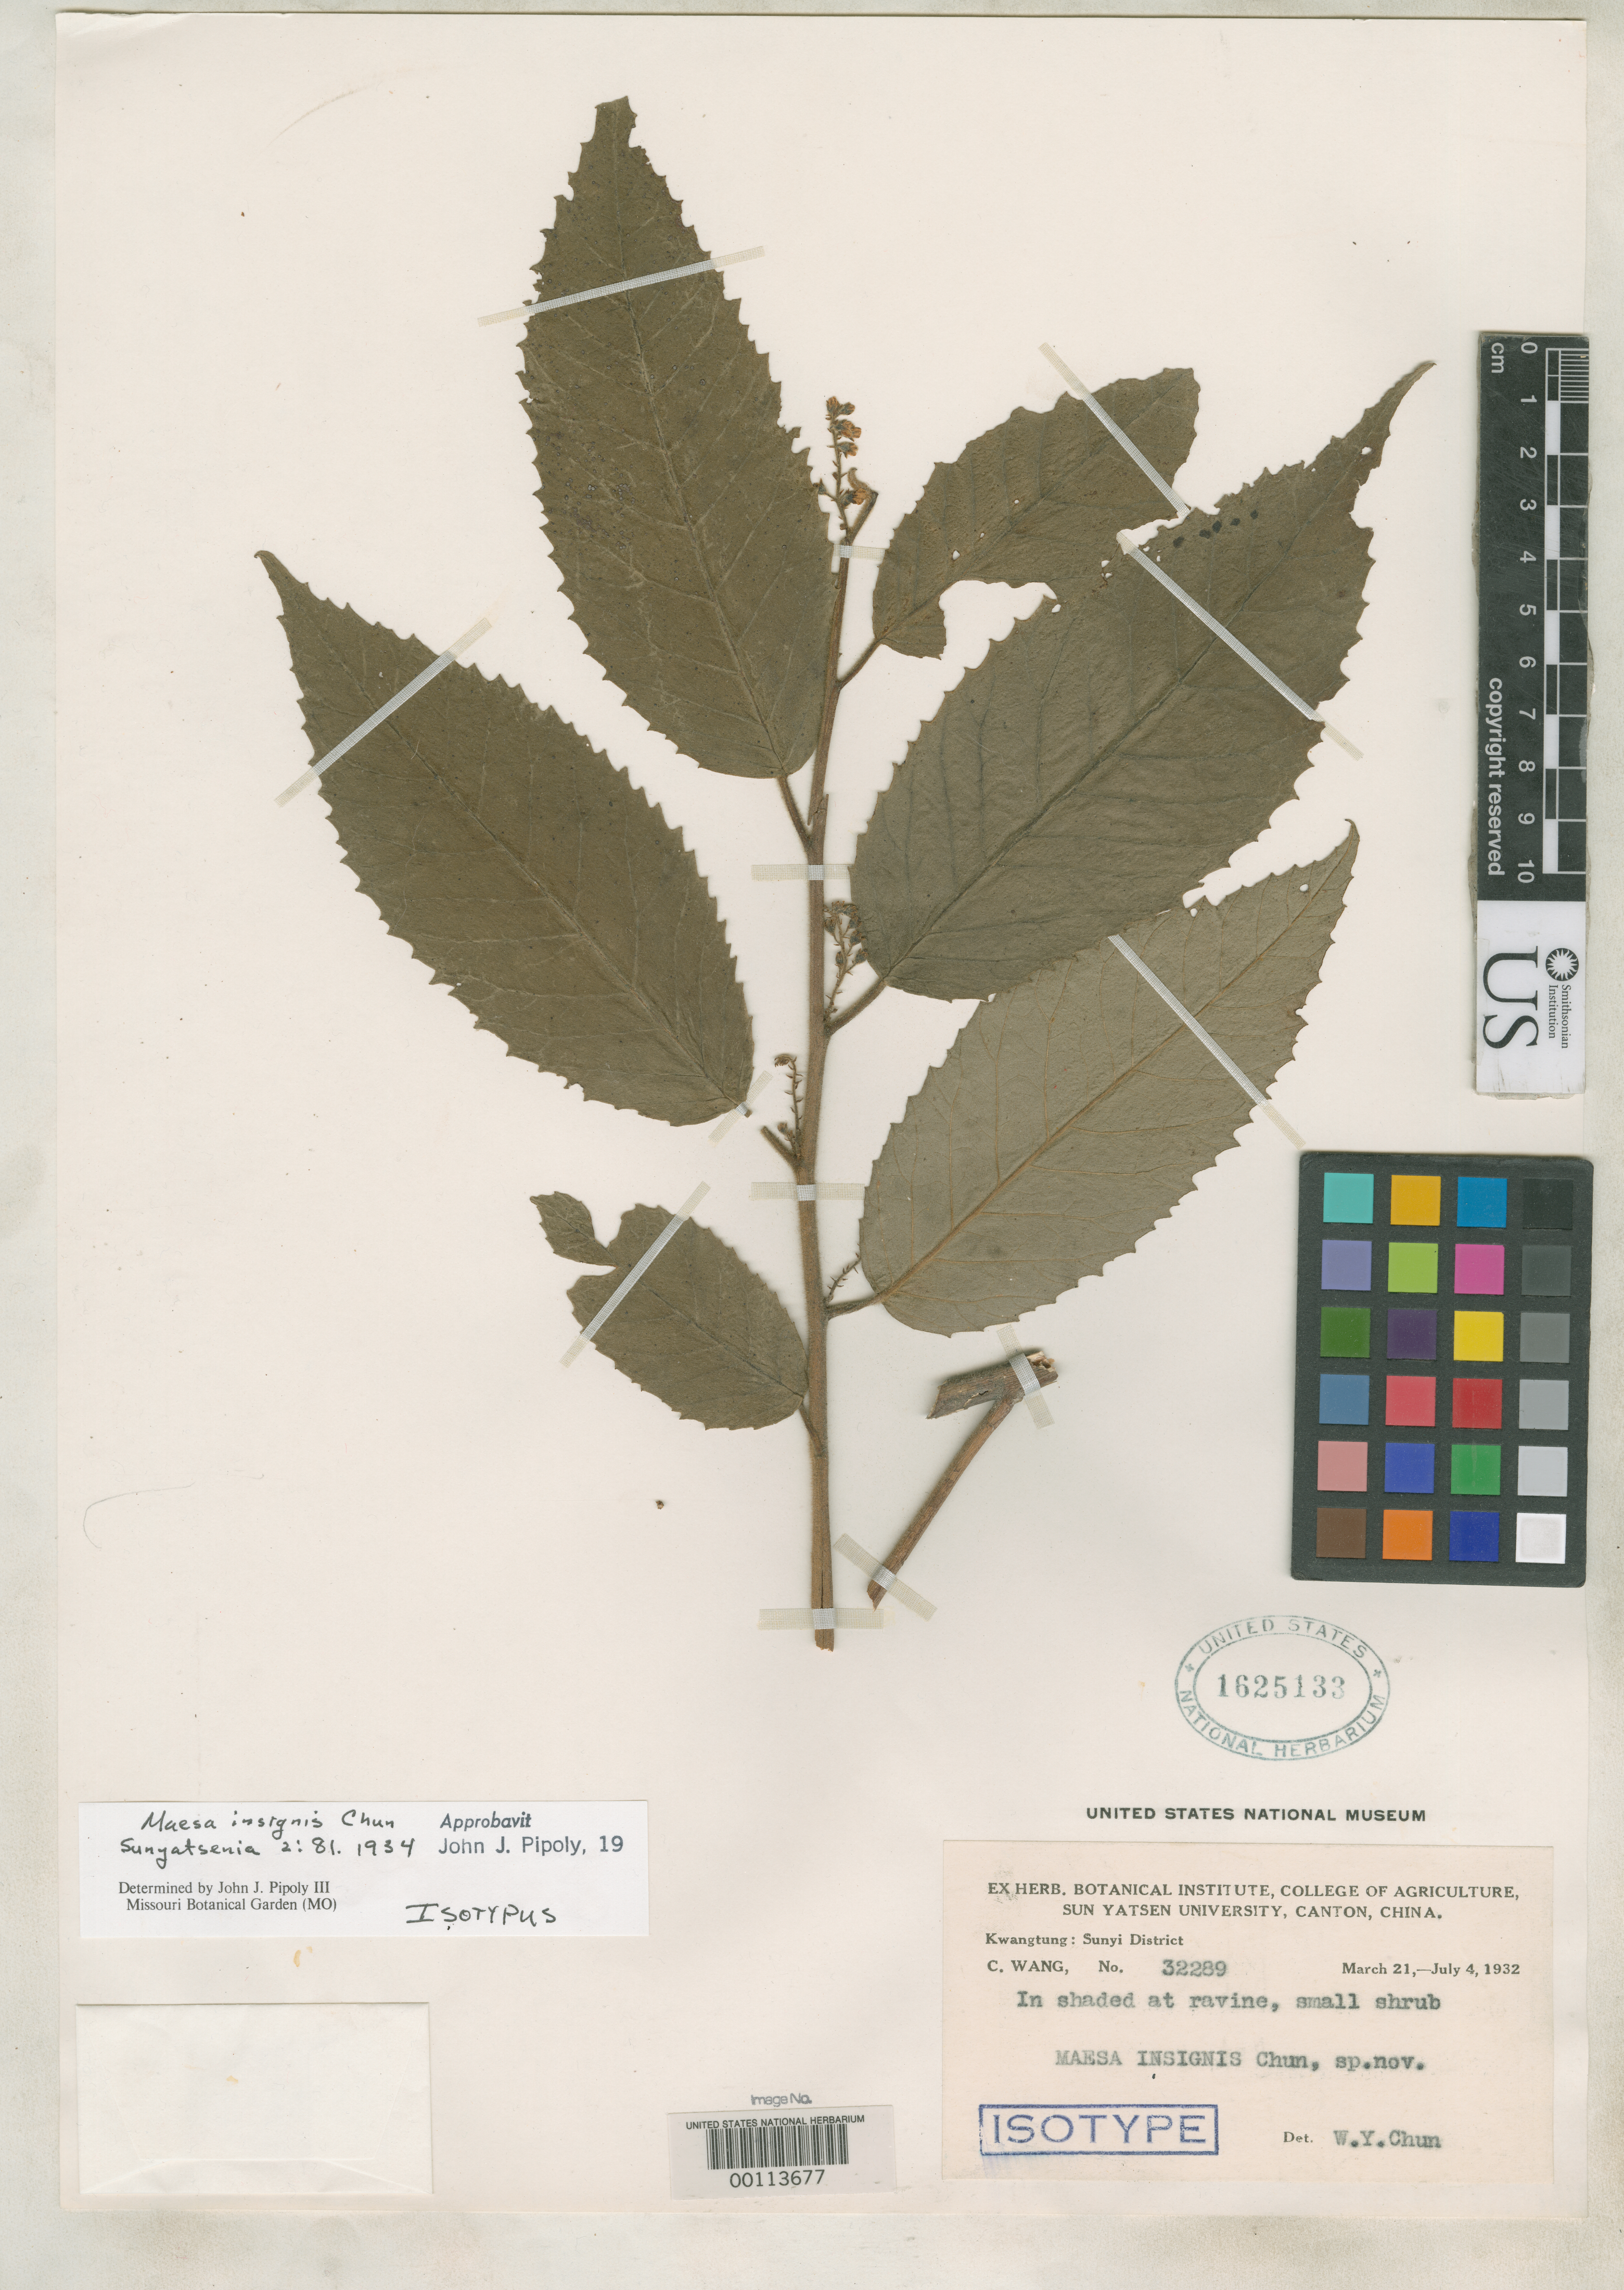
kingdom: Plantae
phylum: Tracheophyta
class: Magnoliopsida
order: Ericales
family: Primulaceae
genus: Maesa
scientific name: Maesa insignis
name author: Chun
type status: Isotype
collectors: C. Wang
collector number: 32289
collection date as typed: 21 Mar 1932 to 04 Jul 1932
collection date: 1932-03-21/1932-07-04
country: China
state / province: Guangdong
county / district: Sunyi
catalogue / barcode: US 1625133